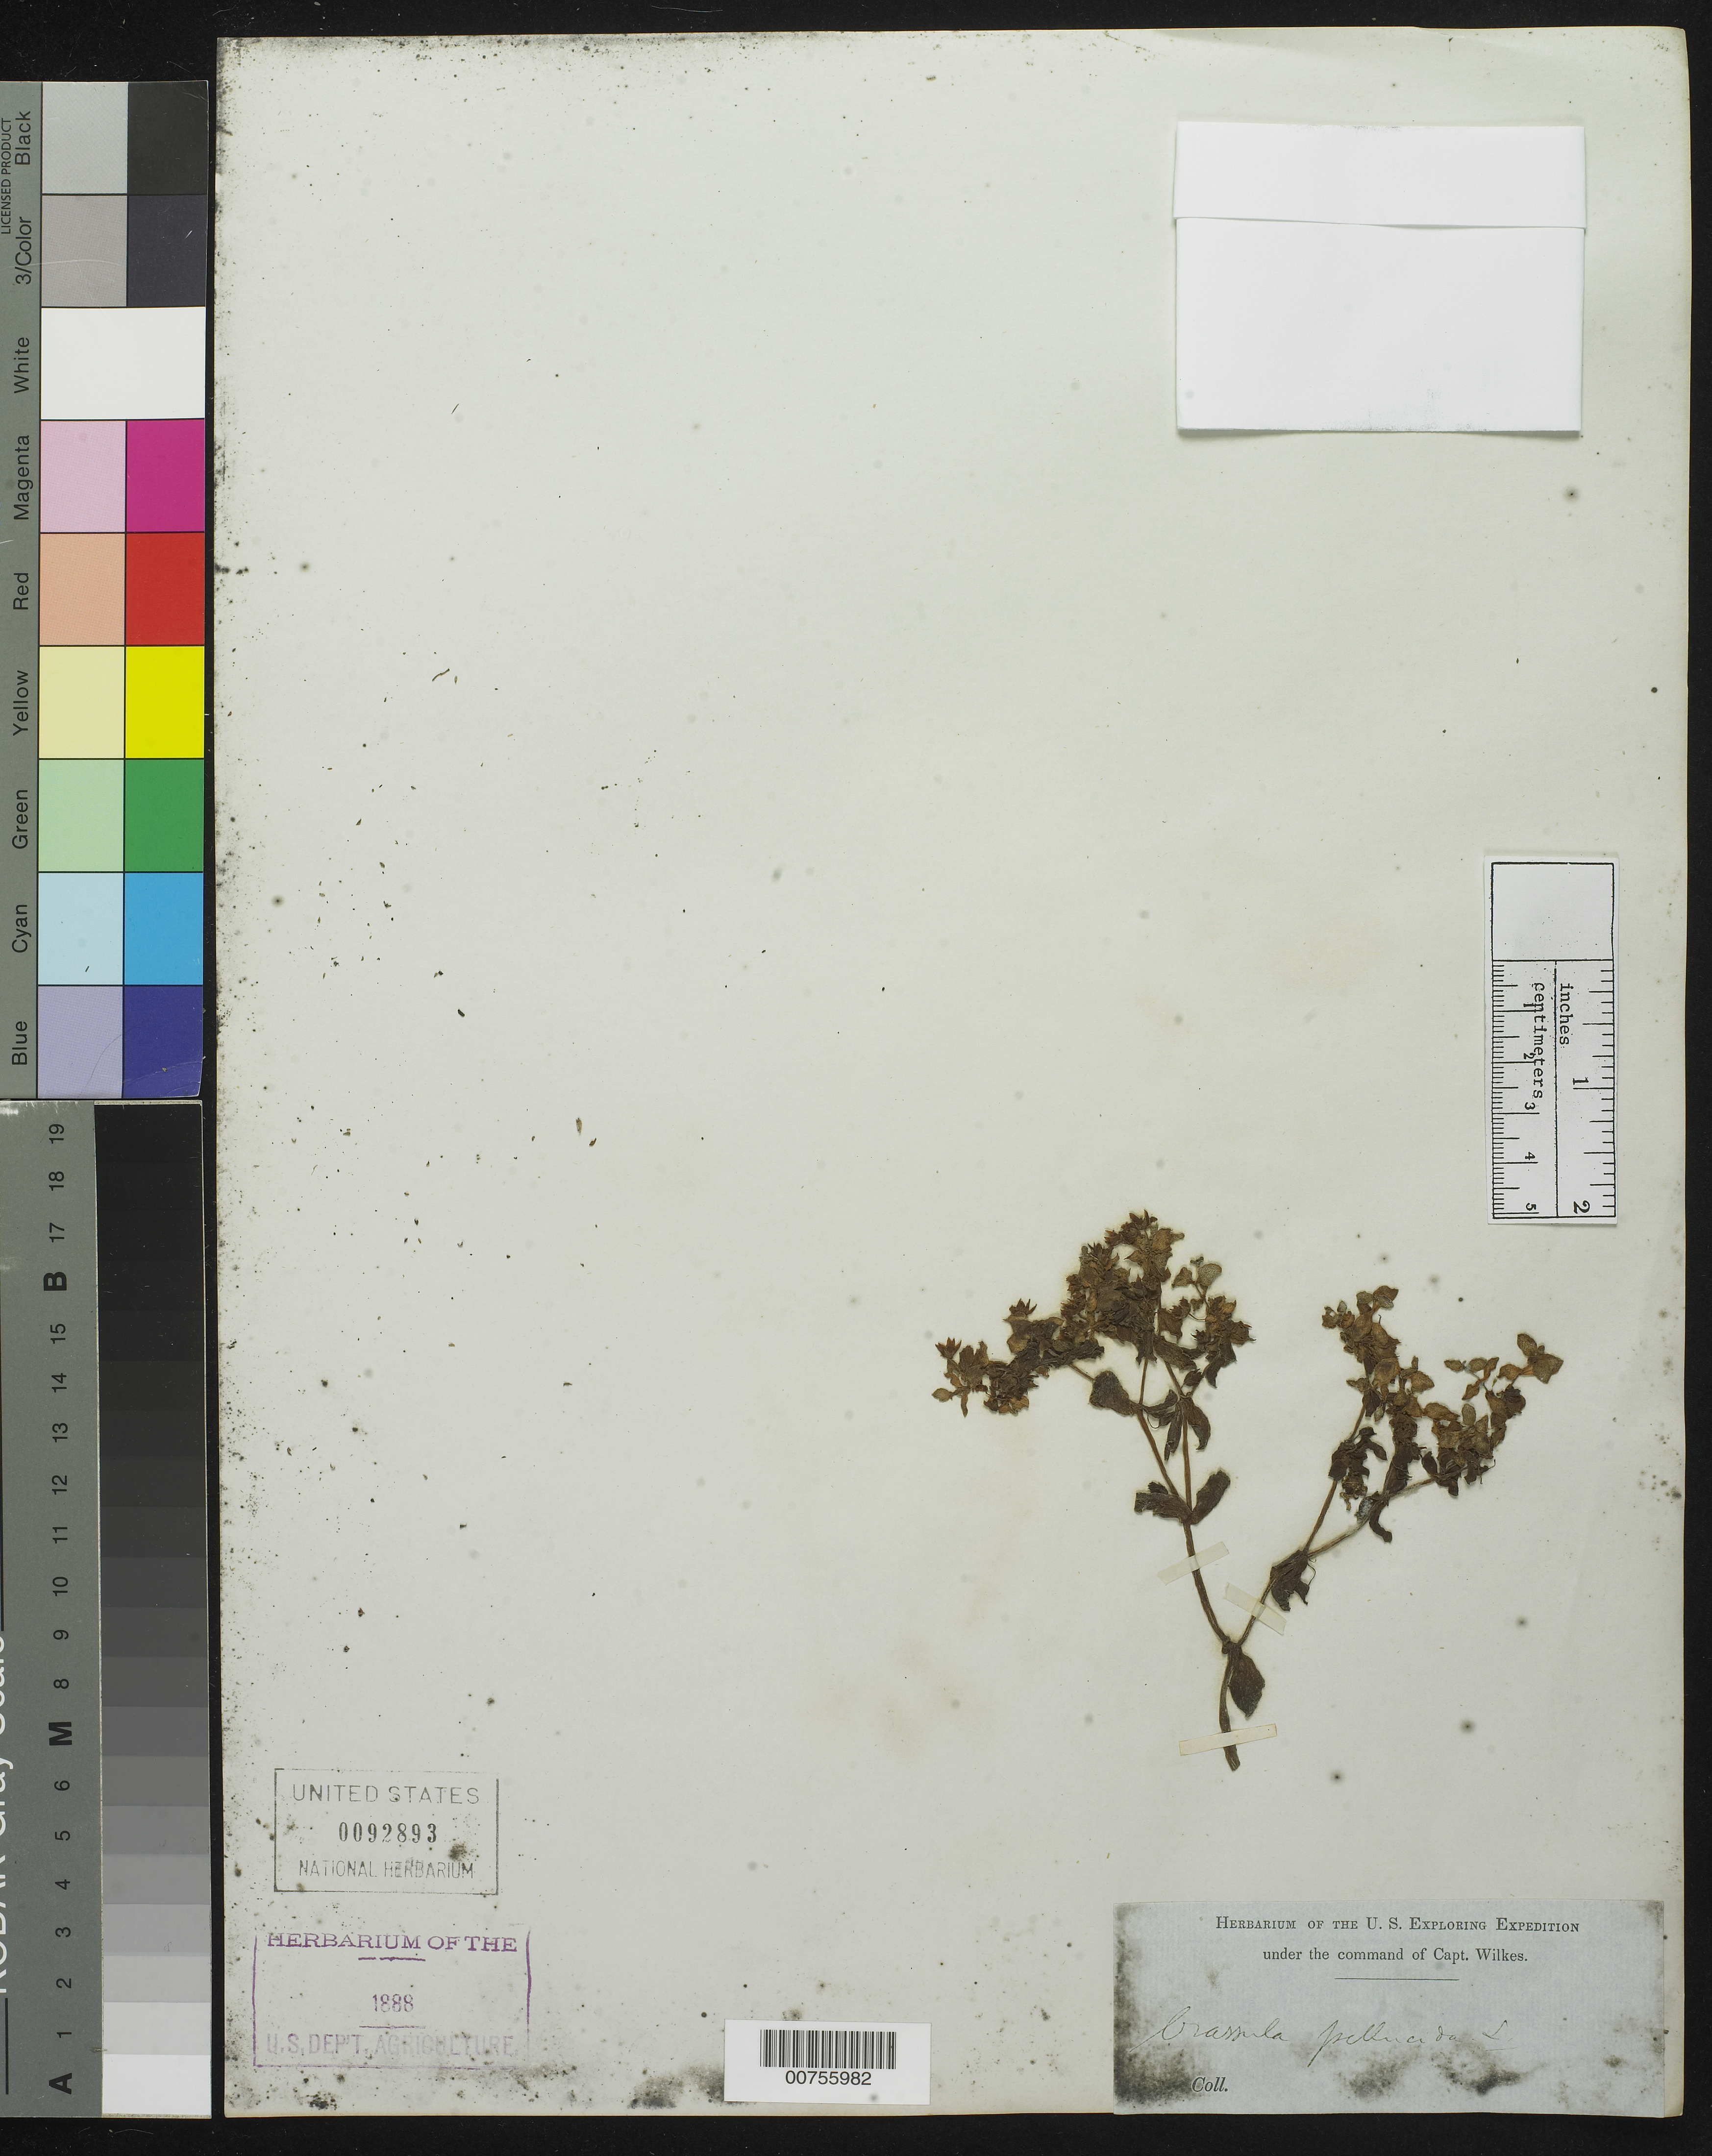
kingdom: Plantae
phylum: Tracheophyta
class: Magnoliopsida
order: Saxifragales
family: Crassulaceae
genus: Crassula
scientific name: Crassula pellucida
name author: L.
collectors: Wilkes Explor. Exped.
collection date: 1838/1842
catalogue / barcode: US 92893